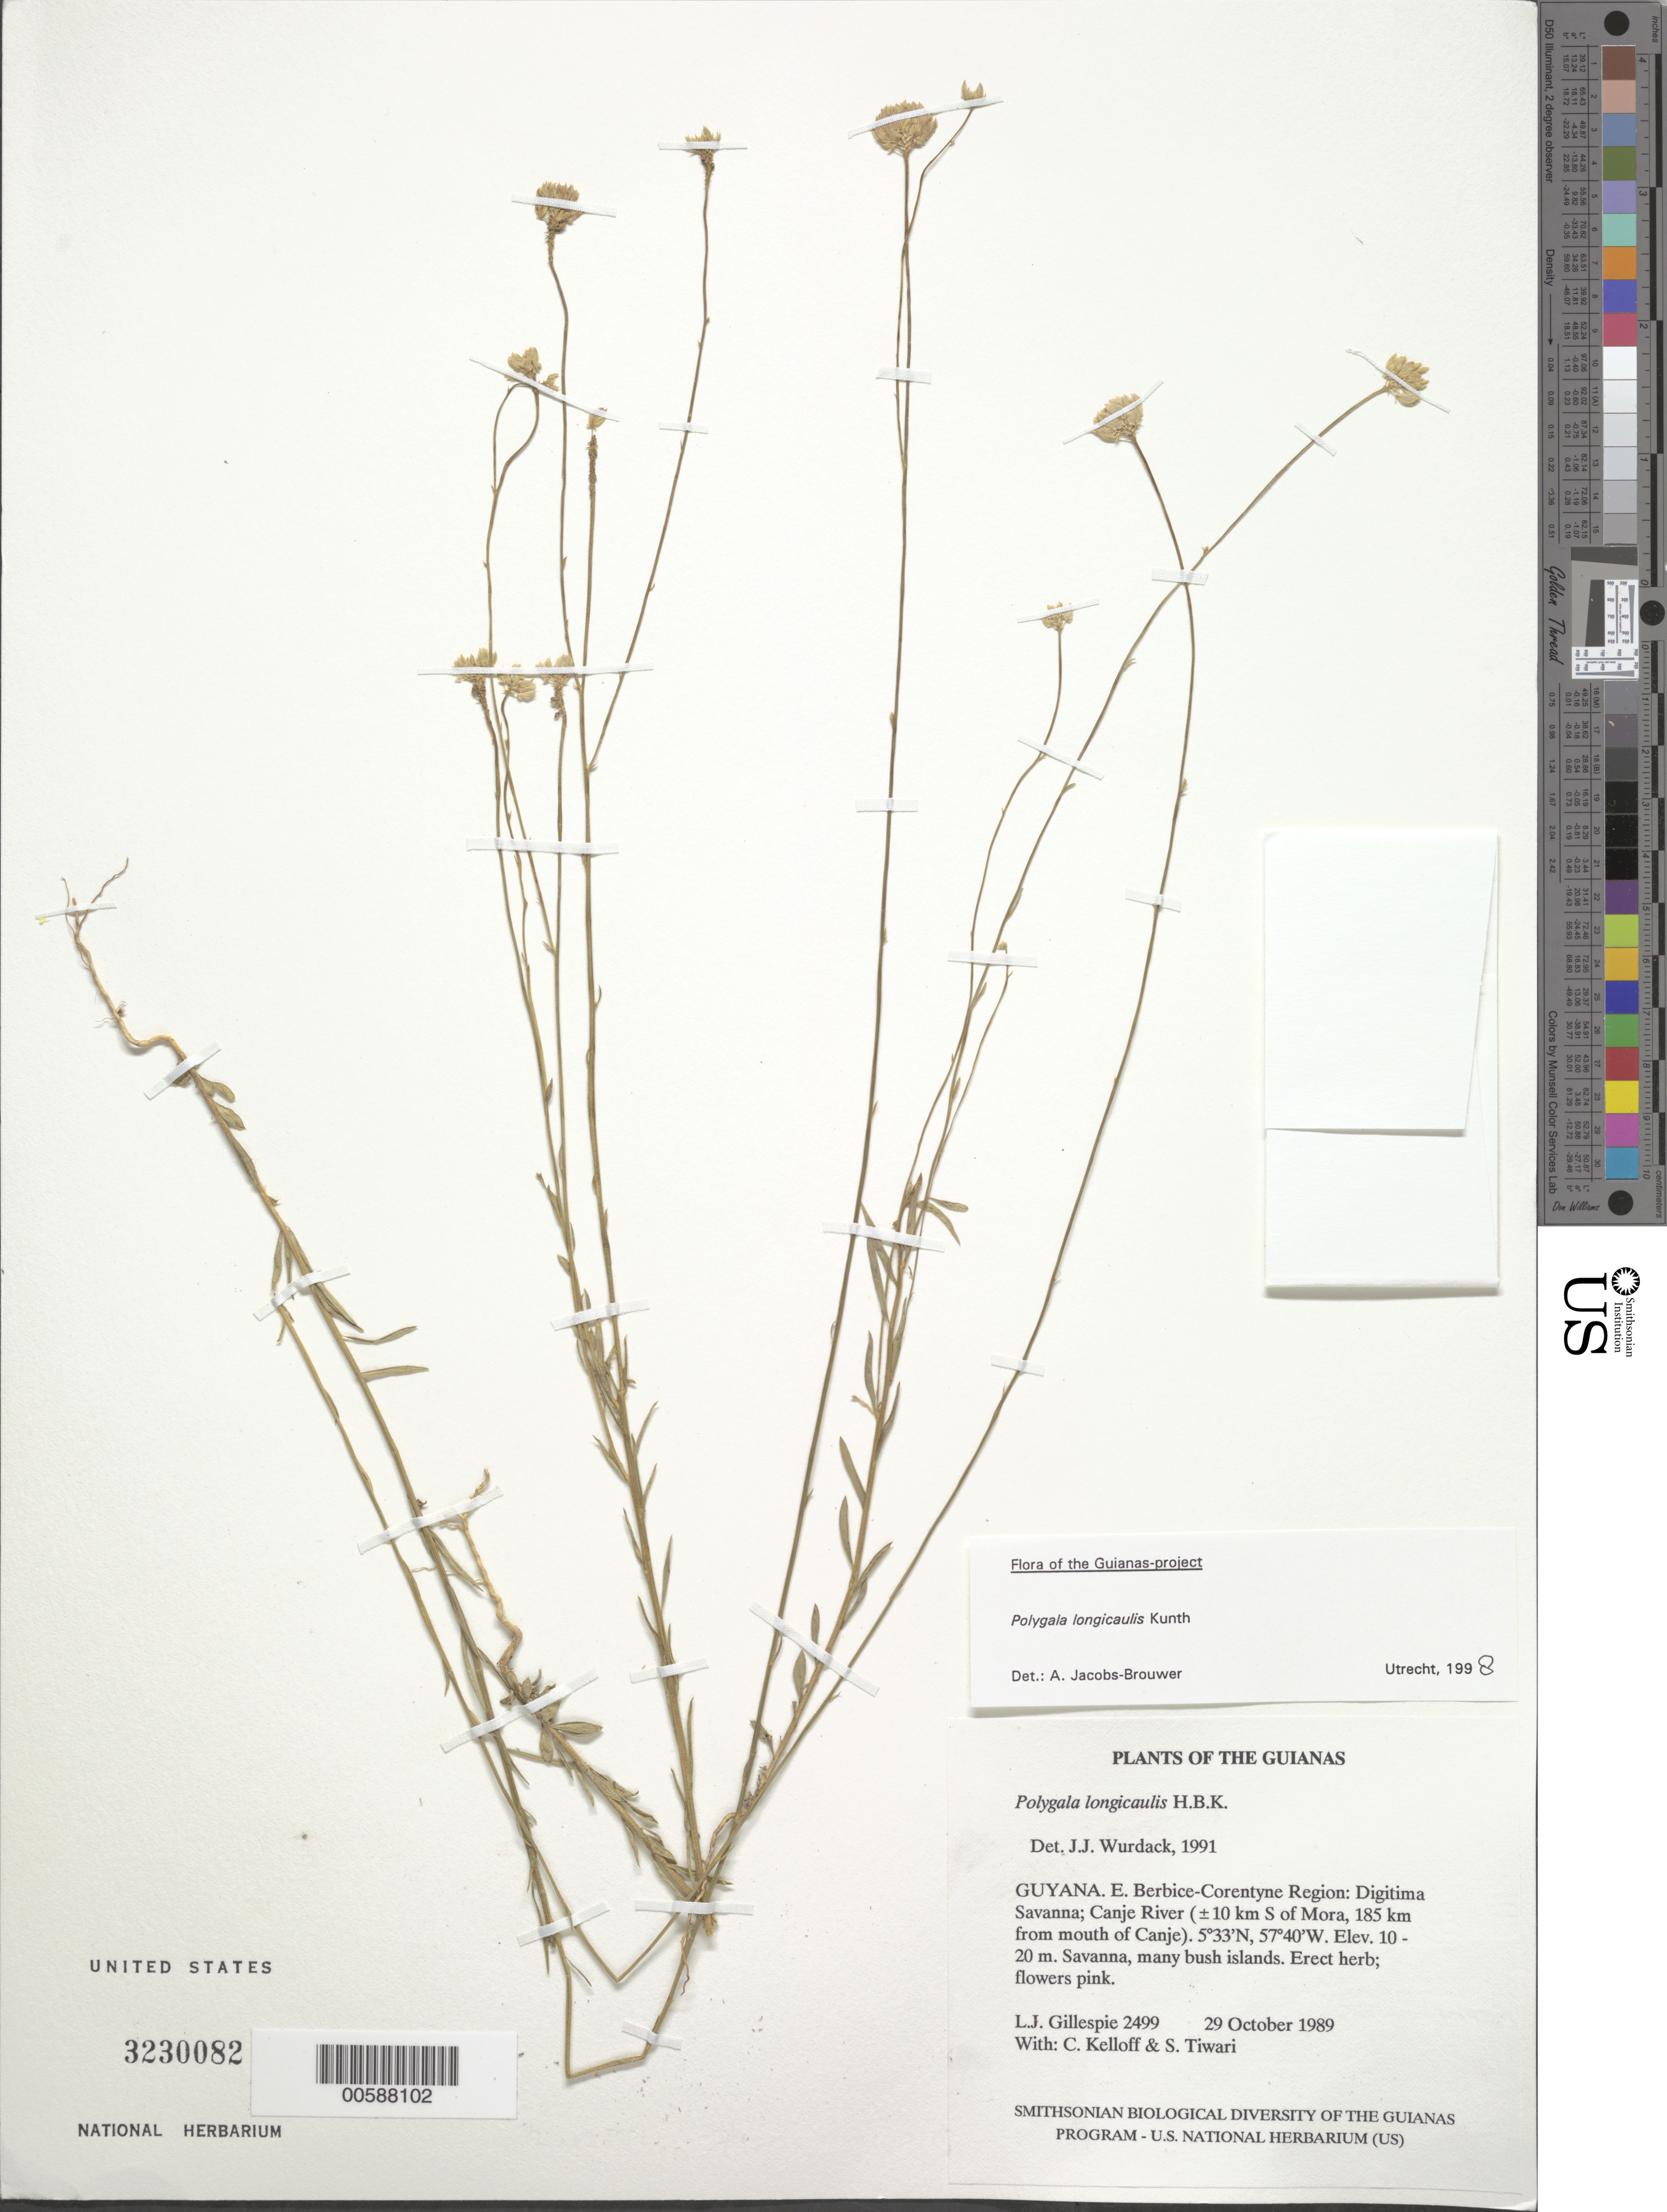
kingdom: Plantae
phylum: Tracheophyta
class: Magnoliopsida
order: Fabales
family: Polygalaceae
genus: Polygala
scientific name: Polygala longicaulis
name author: Kunth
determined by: Wurdack, John J., (US), US (UNITED STATES)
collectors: L. J. Gillespie, C. L. Kelloff & S. Tiwari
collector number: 2499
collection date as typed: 29 October 1989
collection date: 1989-10-29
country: Guyana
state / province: E. Berbice-Corentyne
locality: Digitima Savanna, Canje River ±20 km S of Mora, 185 km from mouth of Canje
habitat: Savanna, many bush islands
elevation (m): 10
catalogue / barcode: US 3230082